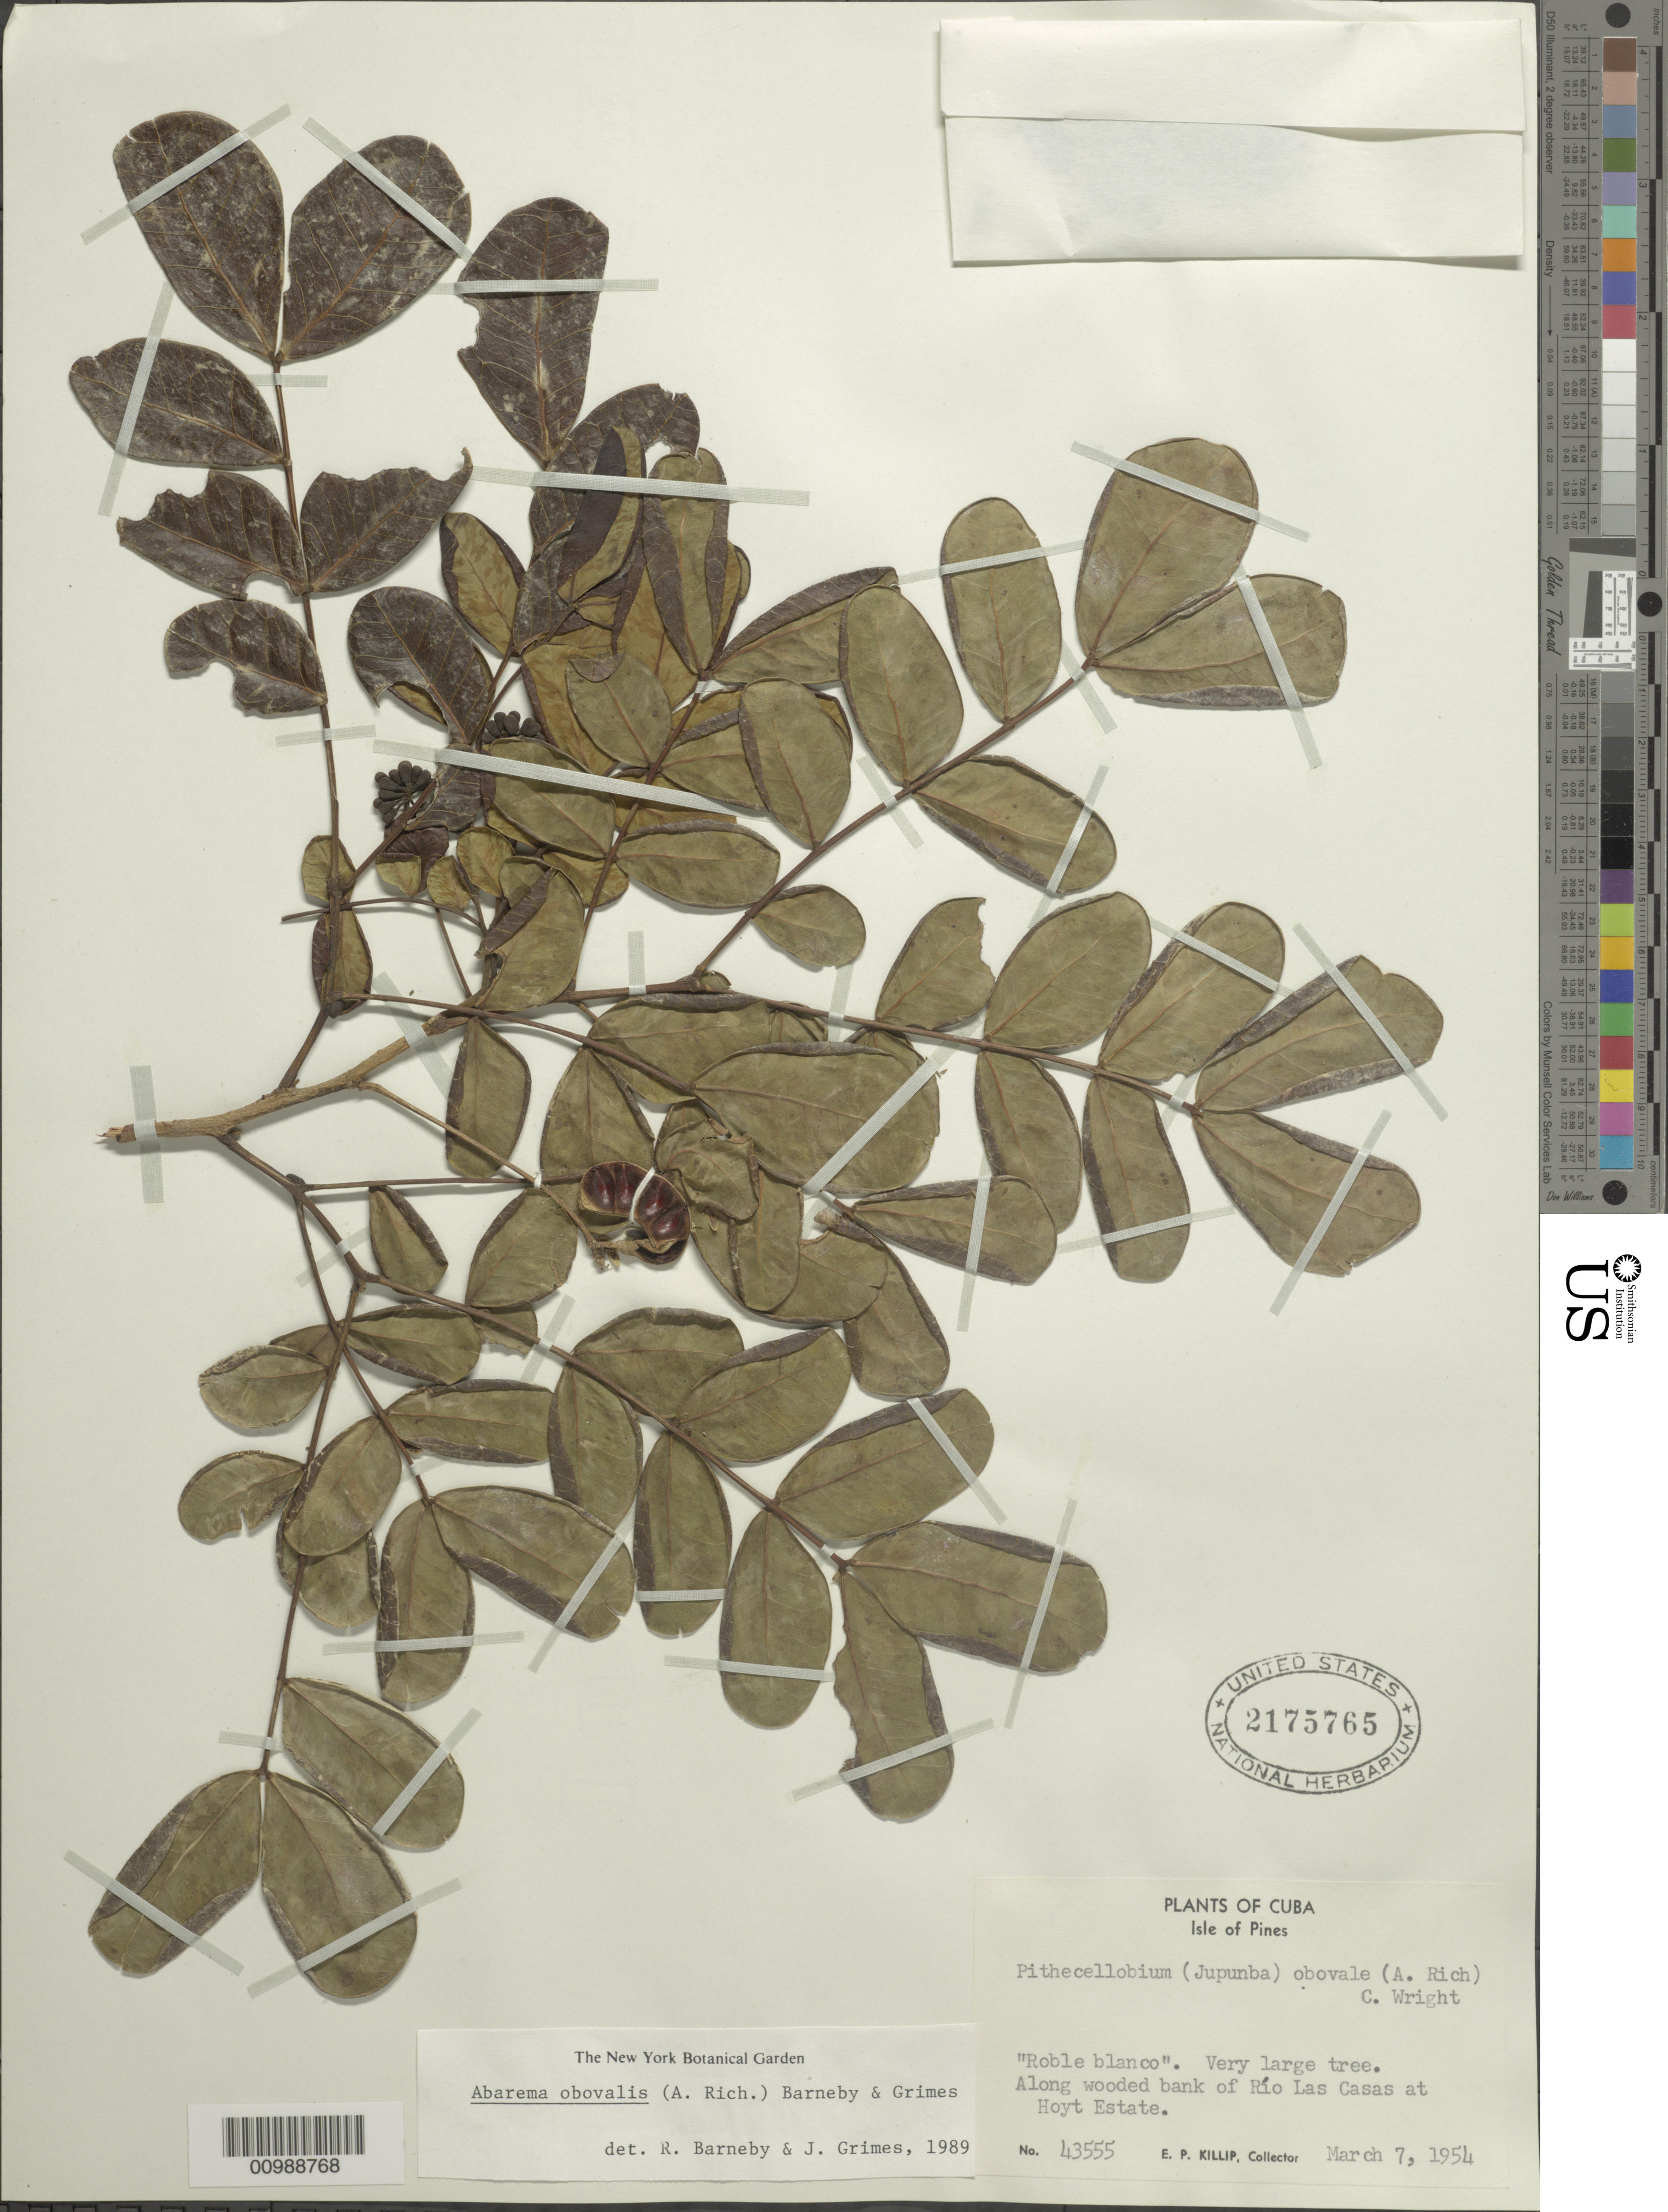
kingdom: Plantae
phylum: Tracheophyta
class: Magnoliopsida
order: Fabales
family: Fabaceae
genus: Jupunba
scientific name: Jupunba obovalis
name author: (A. Rich.) Britton & Rose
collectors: E. P. Killip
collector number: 43555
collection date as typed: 07 Mar 1954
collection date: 1954-03-07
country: Cuba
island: Isla de la Juventud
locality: Isle of Pines, Along wooded bank of Rio Las Casas at Hoyt Estate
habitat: Along wooded bank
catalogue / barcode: US 2175765